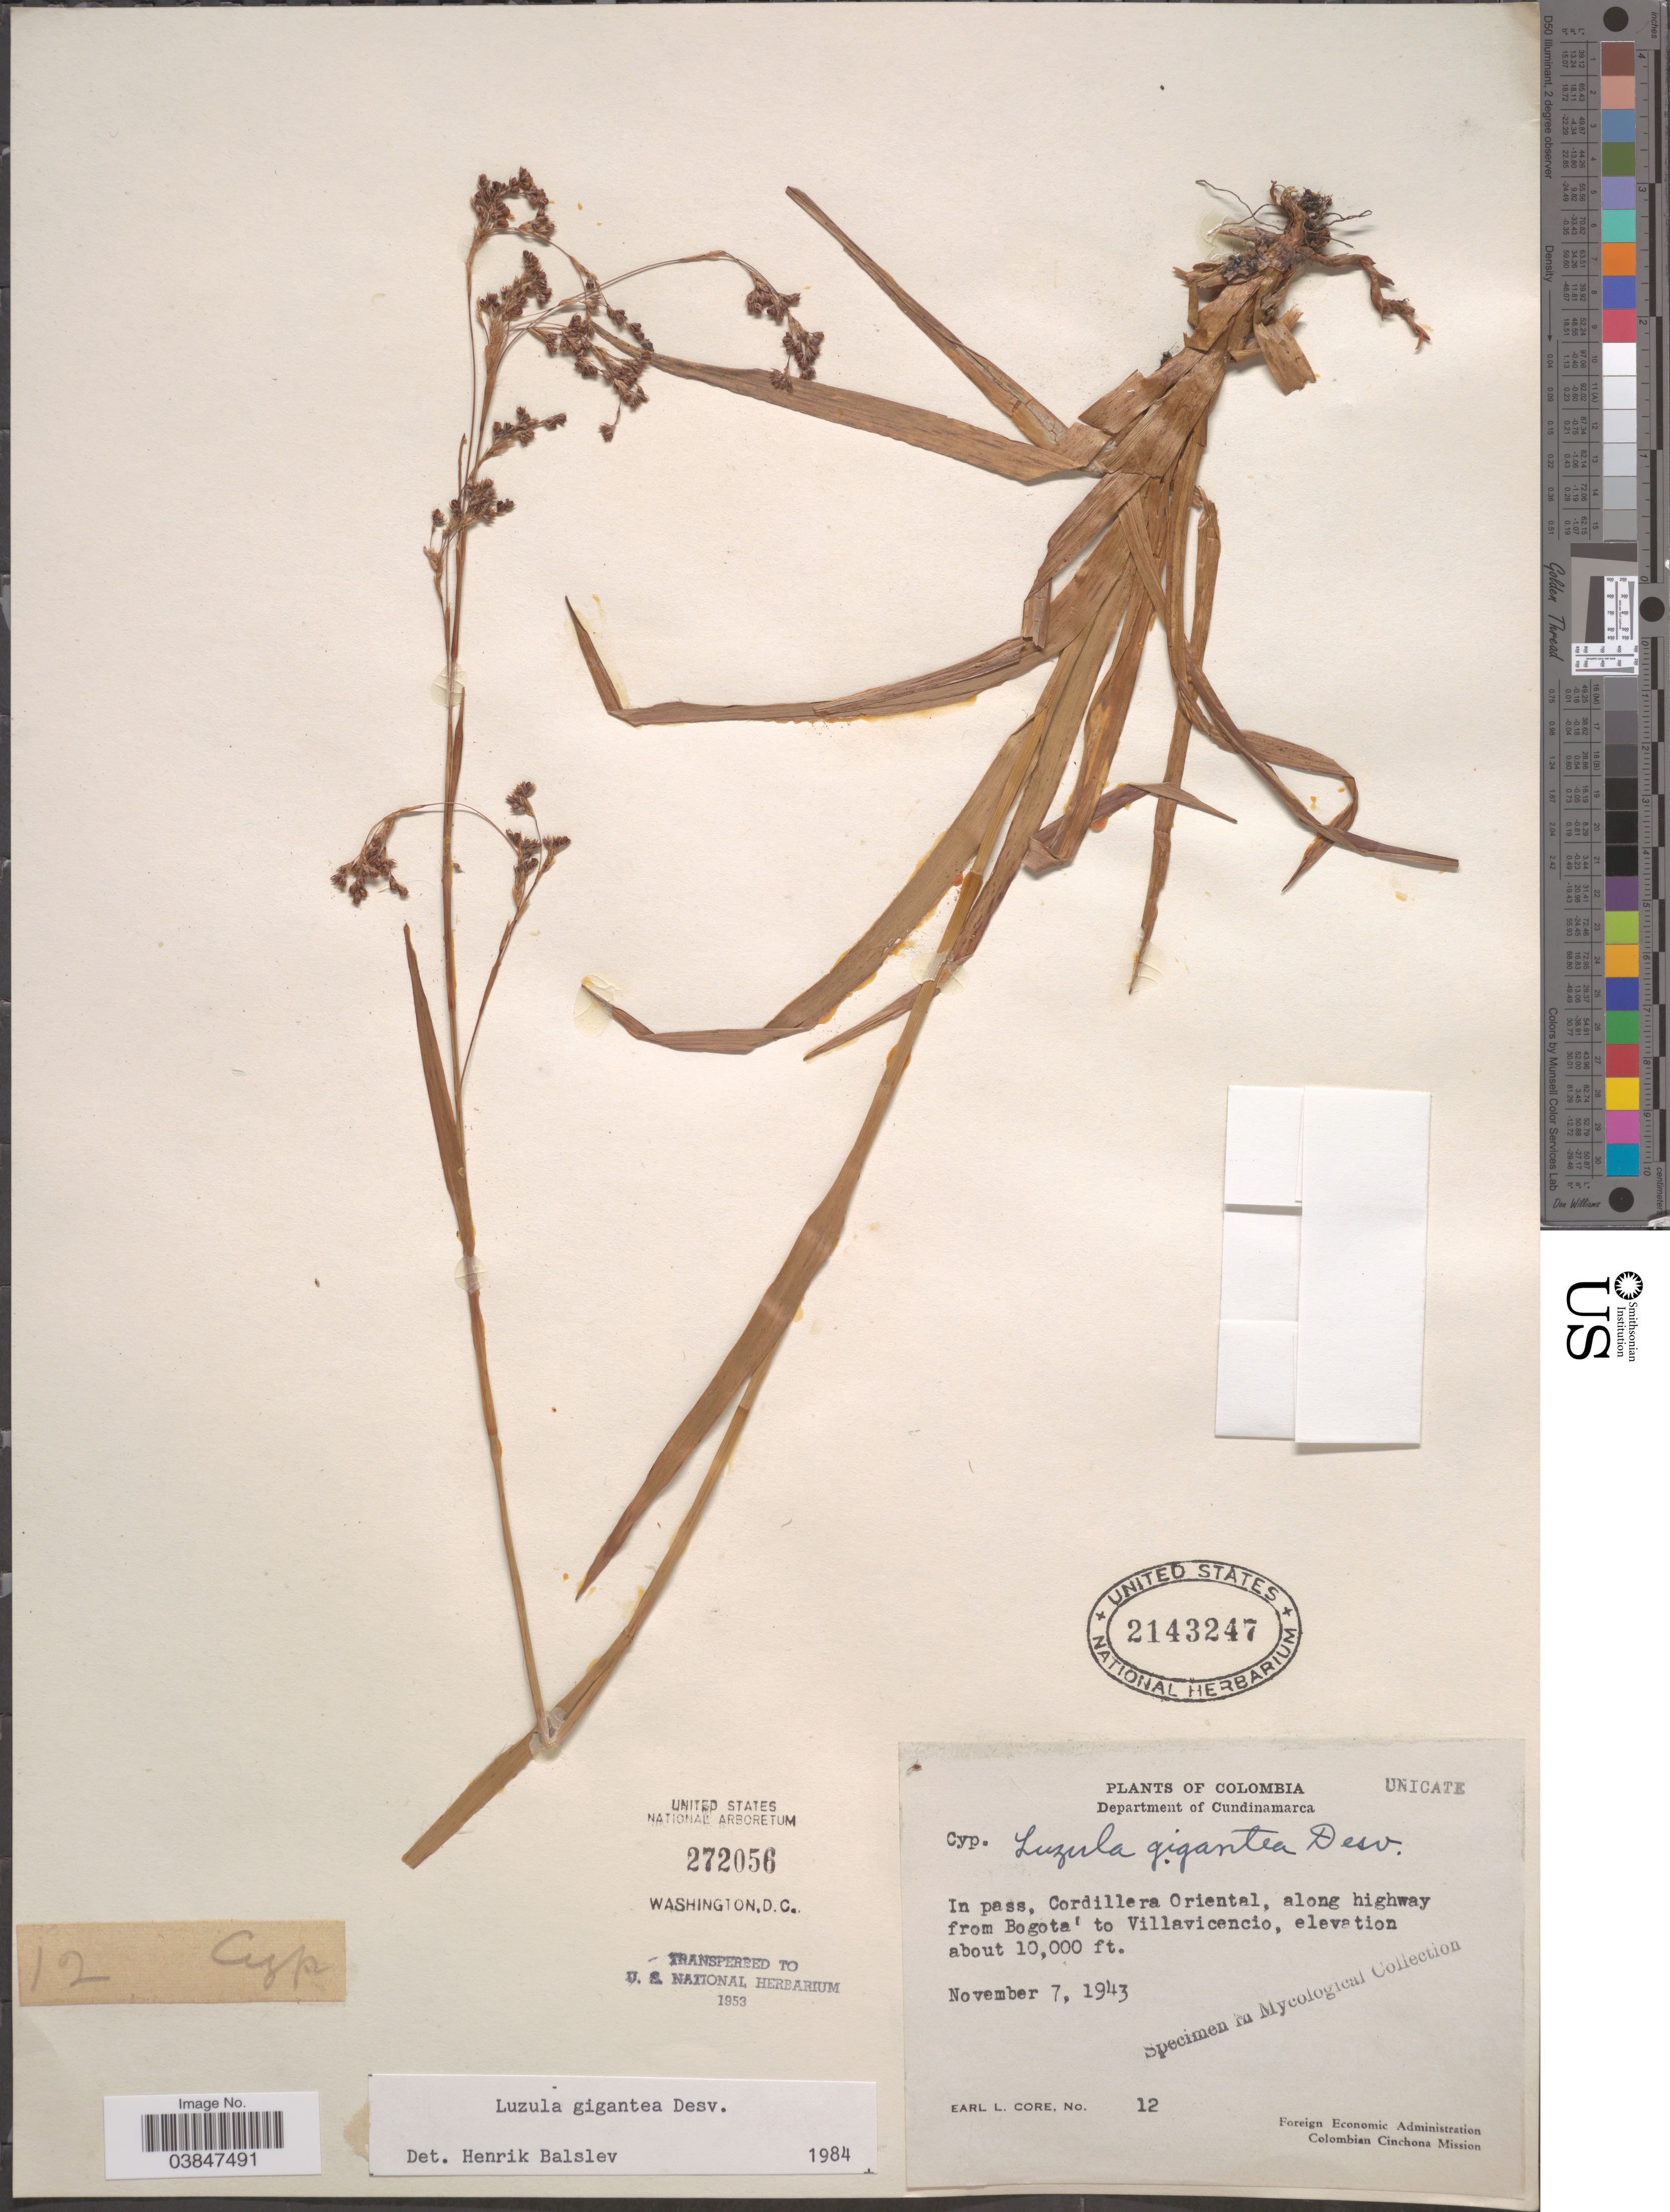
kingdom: Plantae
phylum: Tracheophyta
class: Liliopsida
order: Poales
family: Juncaceae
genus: Luzula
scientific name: Luzula gigantea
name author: Desv.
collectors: E. L. Core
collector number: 12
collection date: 1943-11-07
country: Colombia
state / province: Cundinamarca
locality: Department of Cundinamarca. In pass, Cordillera Oriental, along highway from Bogota' to Villavicencio.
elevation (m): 3048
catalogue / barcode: US 2143247